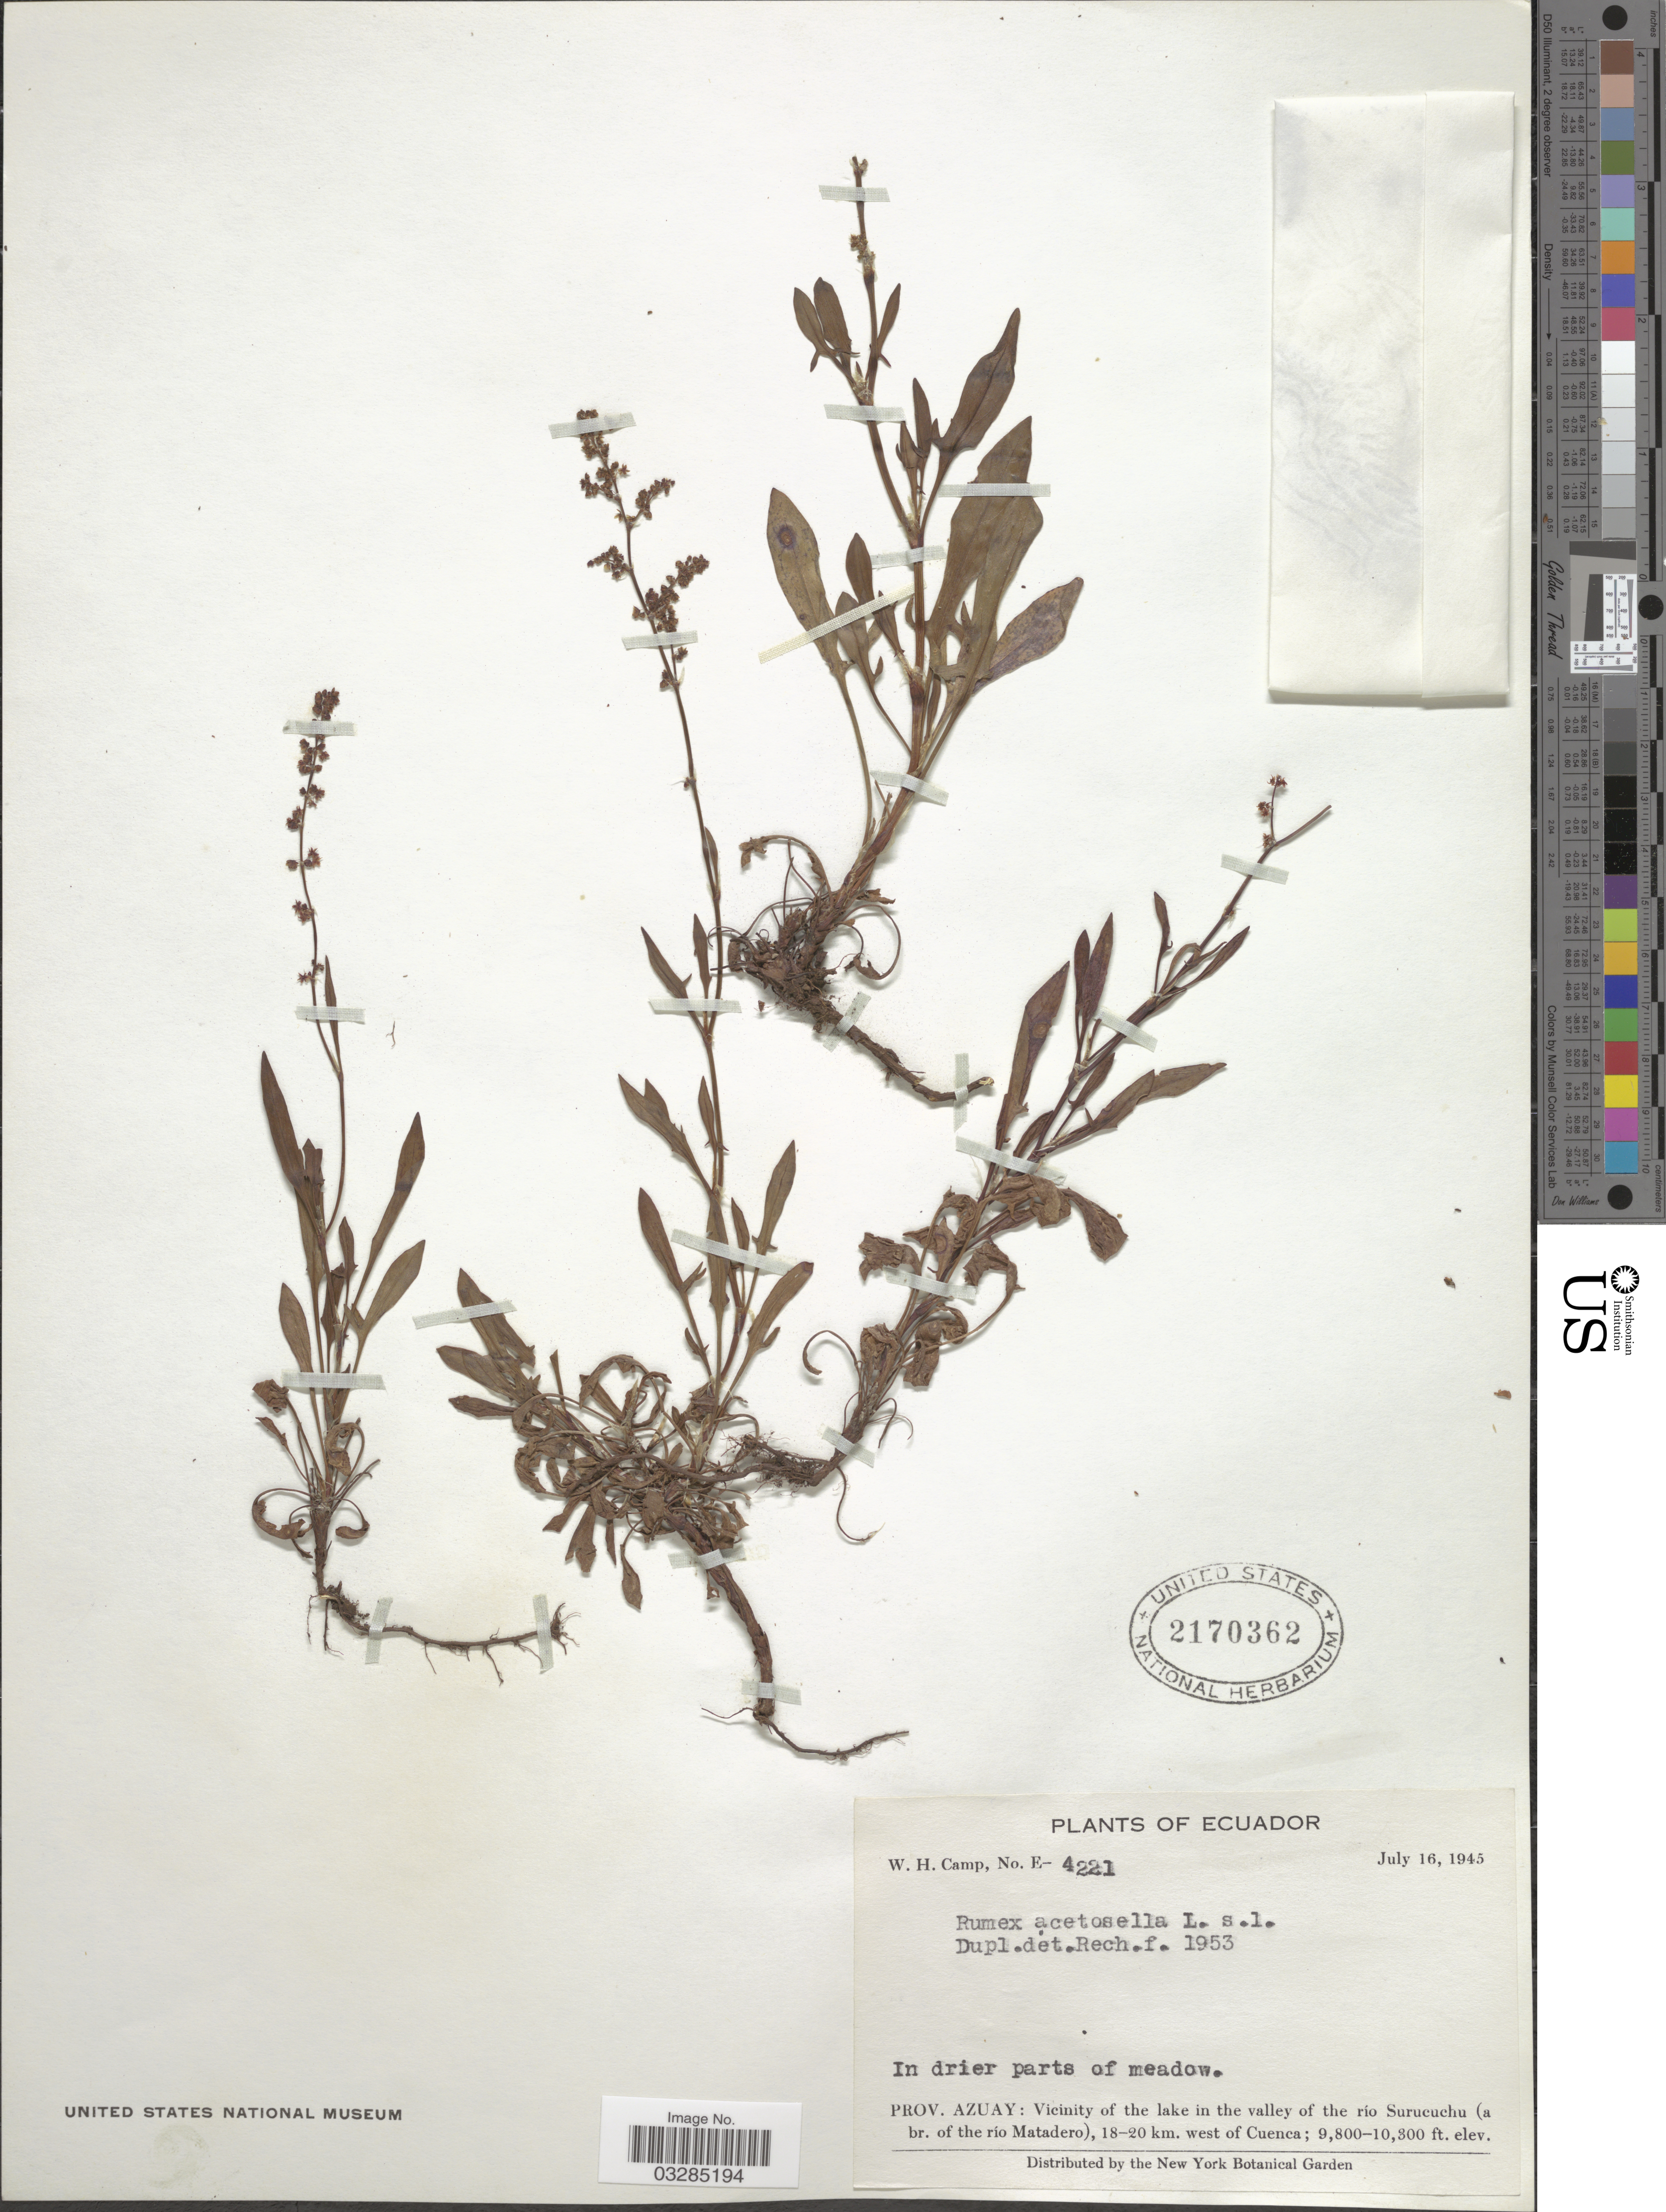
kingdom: Plantae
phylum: Tracheophyta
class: Magnoliopsida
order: Caryophyllales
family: Polygonaceae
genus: Rumex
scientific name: Rumex acetosella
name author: L.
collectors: W. H. Camp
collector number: E-4221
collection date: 1945-07-16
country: Ecuador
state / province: Azuay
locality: Vicinity of the lake in the valley of the rio Surucuchu (a br. of the río Matadero), 18-20 km. west of Cuenca.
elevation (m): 2987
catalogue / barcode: US 2170362